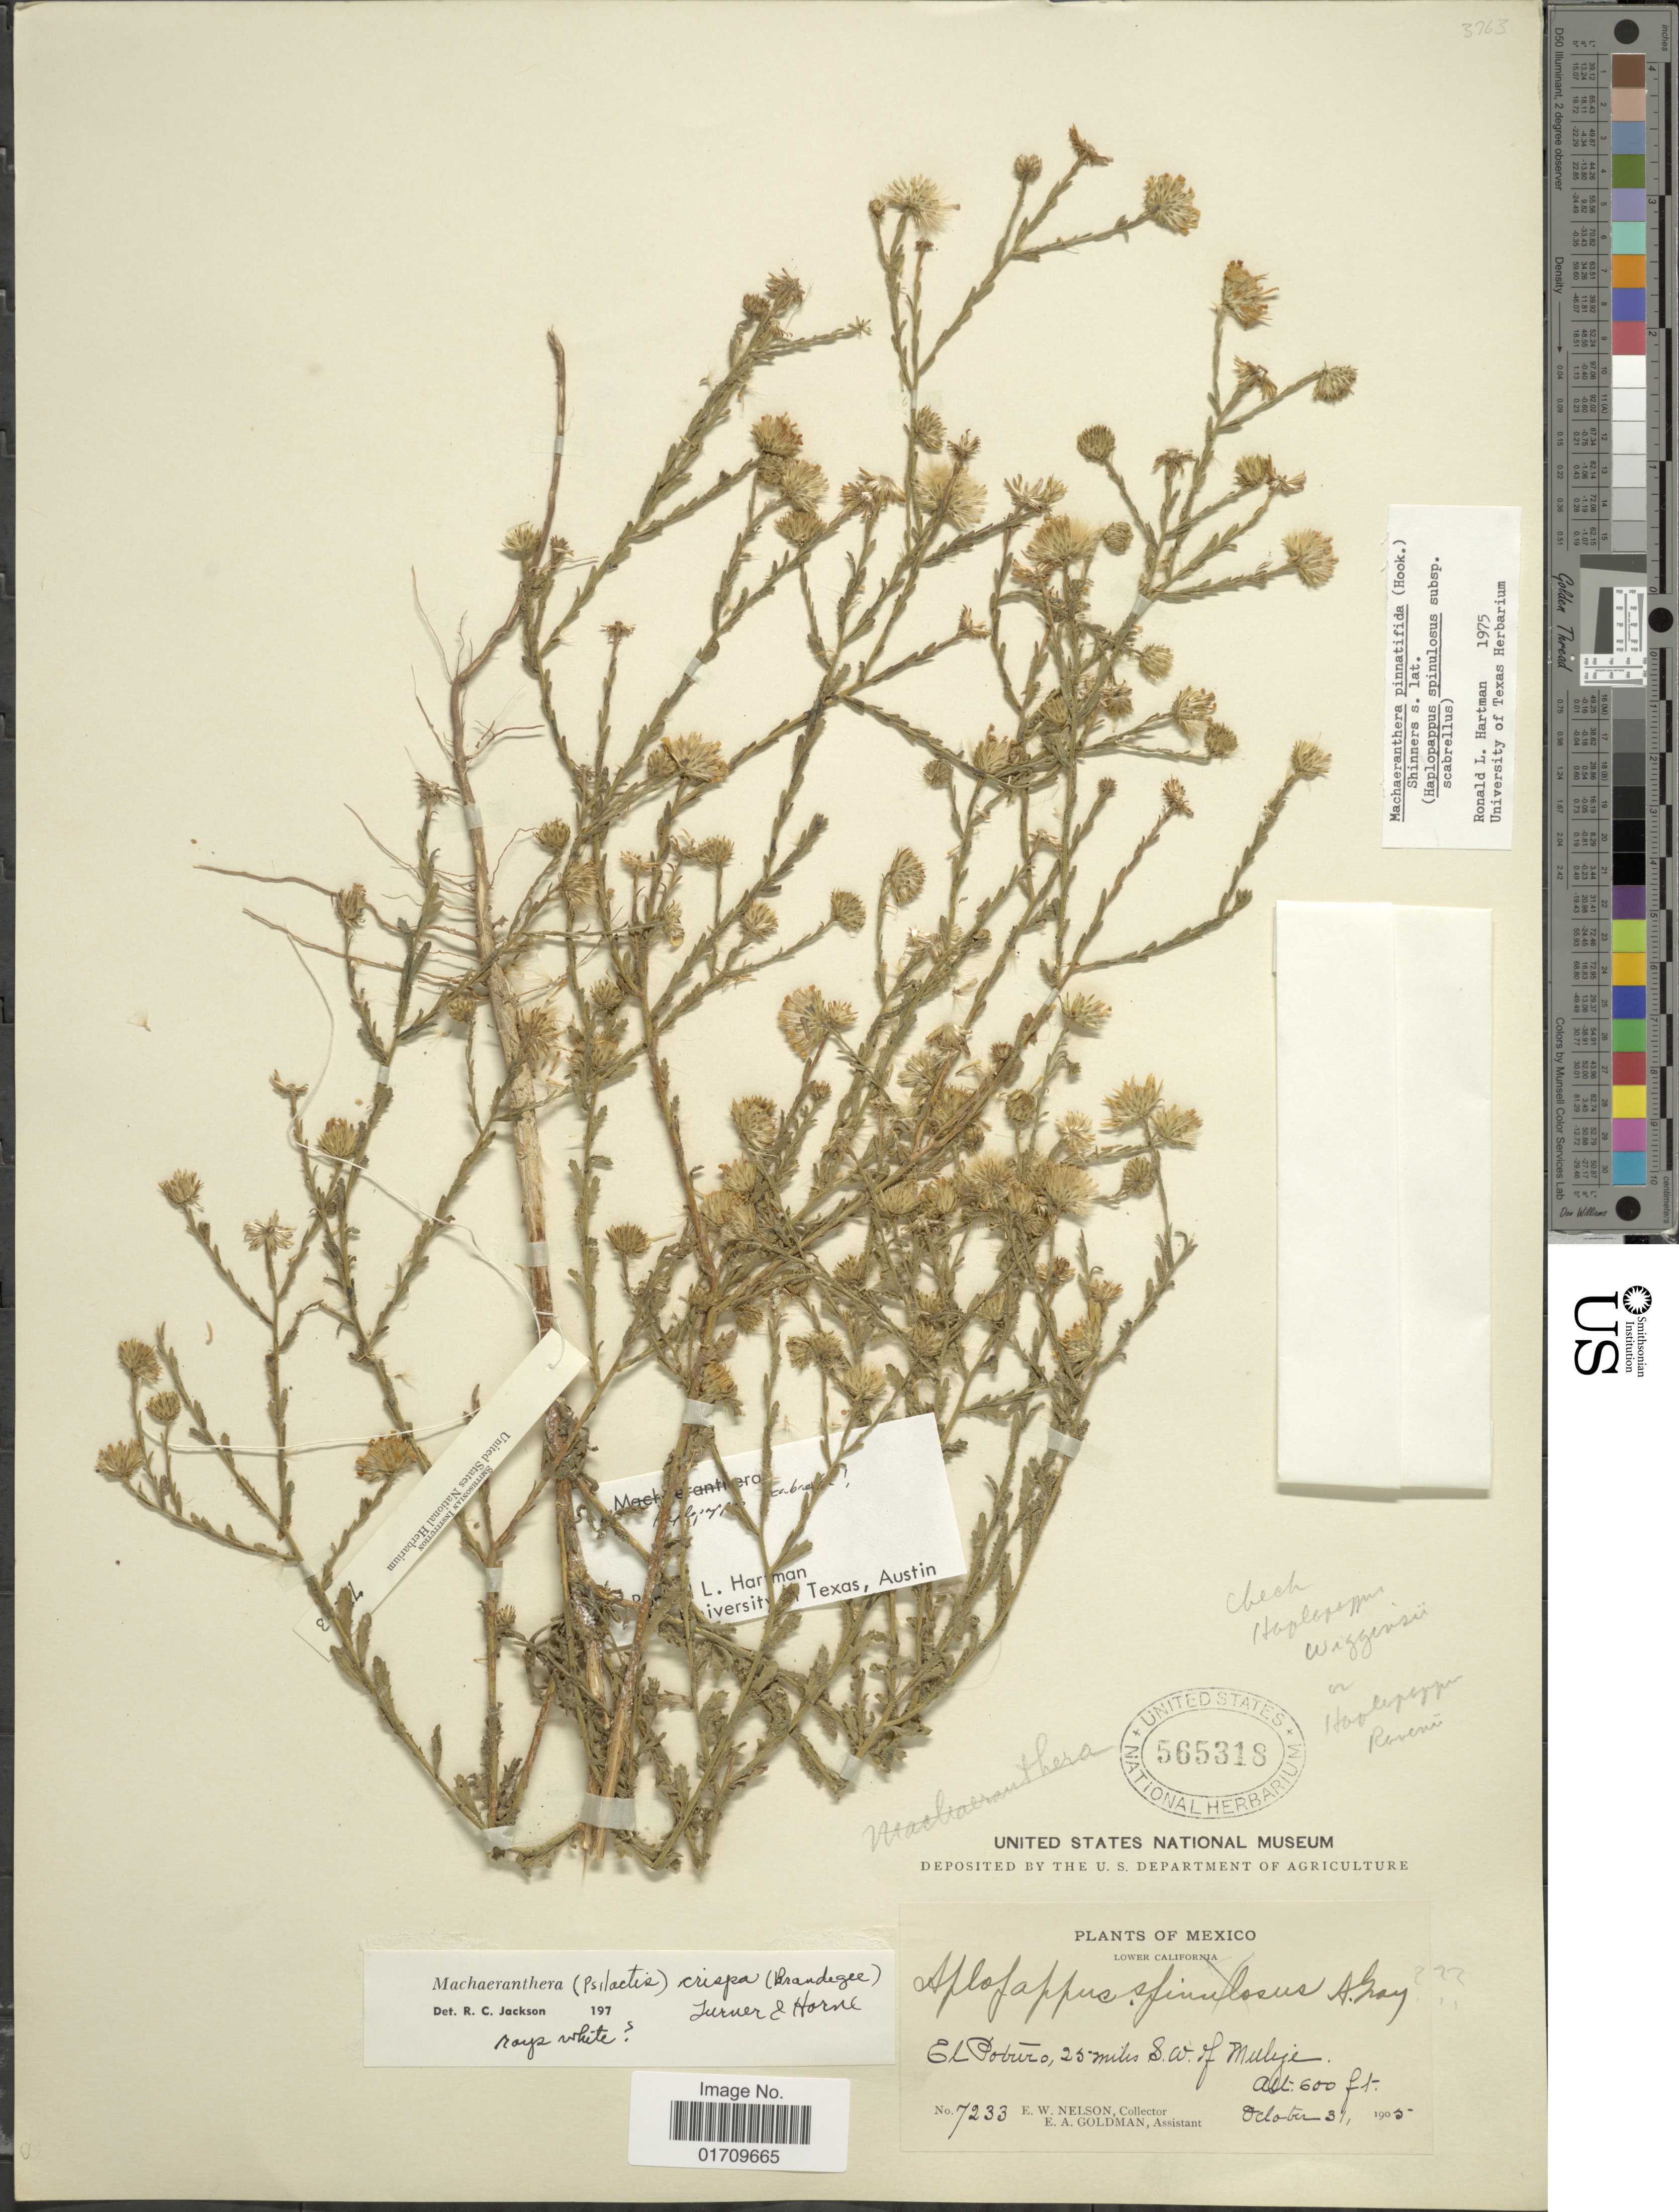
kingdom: Plantae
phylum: Tracheophyta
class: Magnoliopsida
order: Asterales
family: Asteraceae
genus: Machaeranthera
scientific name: Machaeranthera pinnatifida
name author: (Hook.) Shinners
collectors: E. W. Nelson & E. A. Goldman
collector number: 7233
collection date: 1905-10-31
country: Mexico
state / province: Baja California Sur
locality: Lower California, El Potrero, 25 miles S.W. of Muleje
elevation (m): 183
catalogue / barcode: US 565318